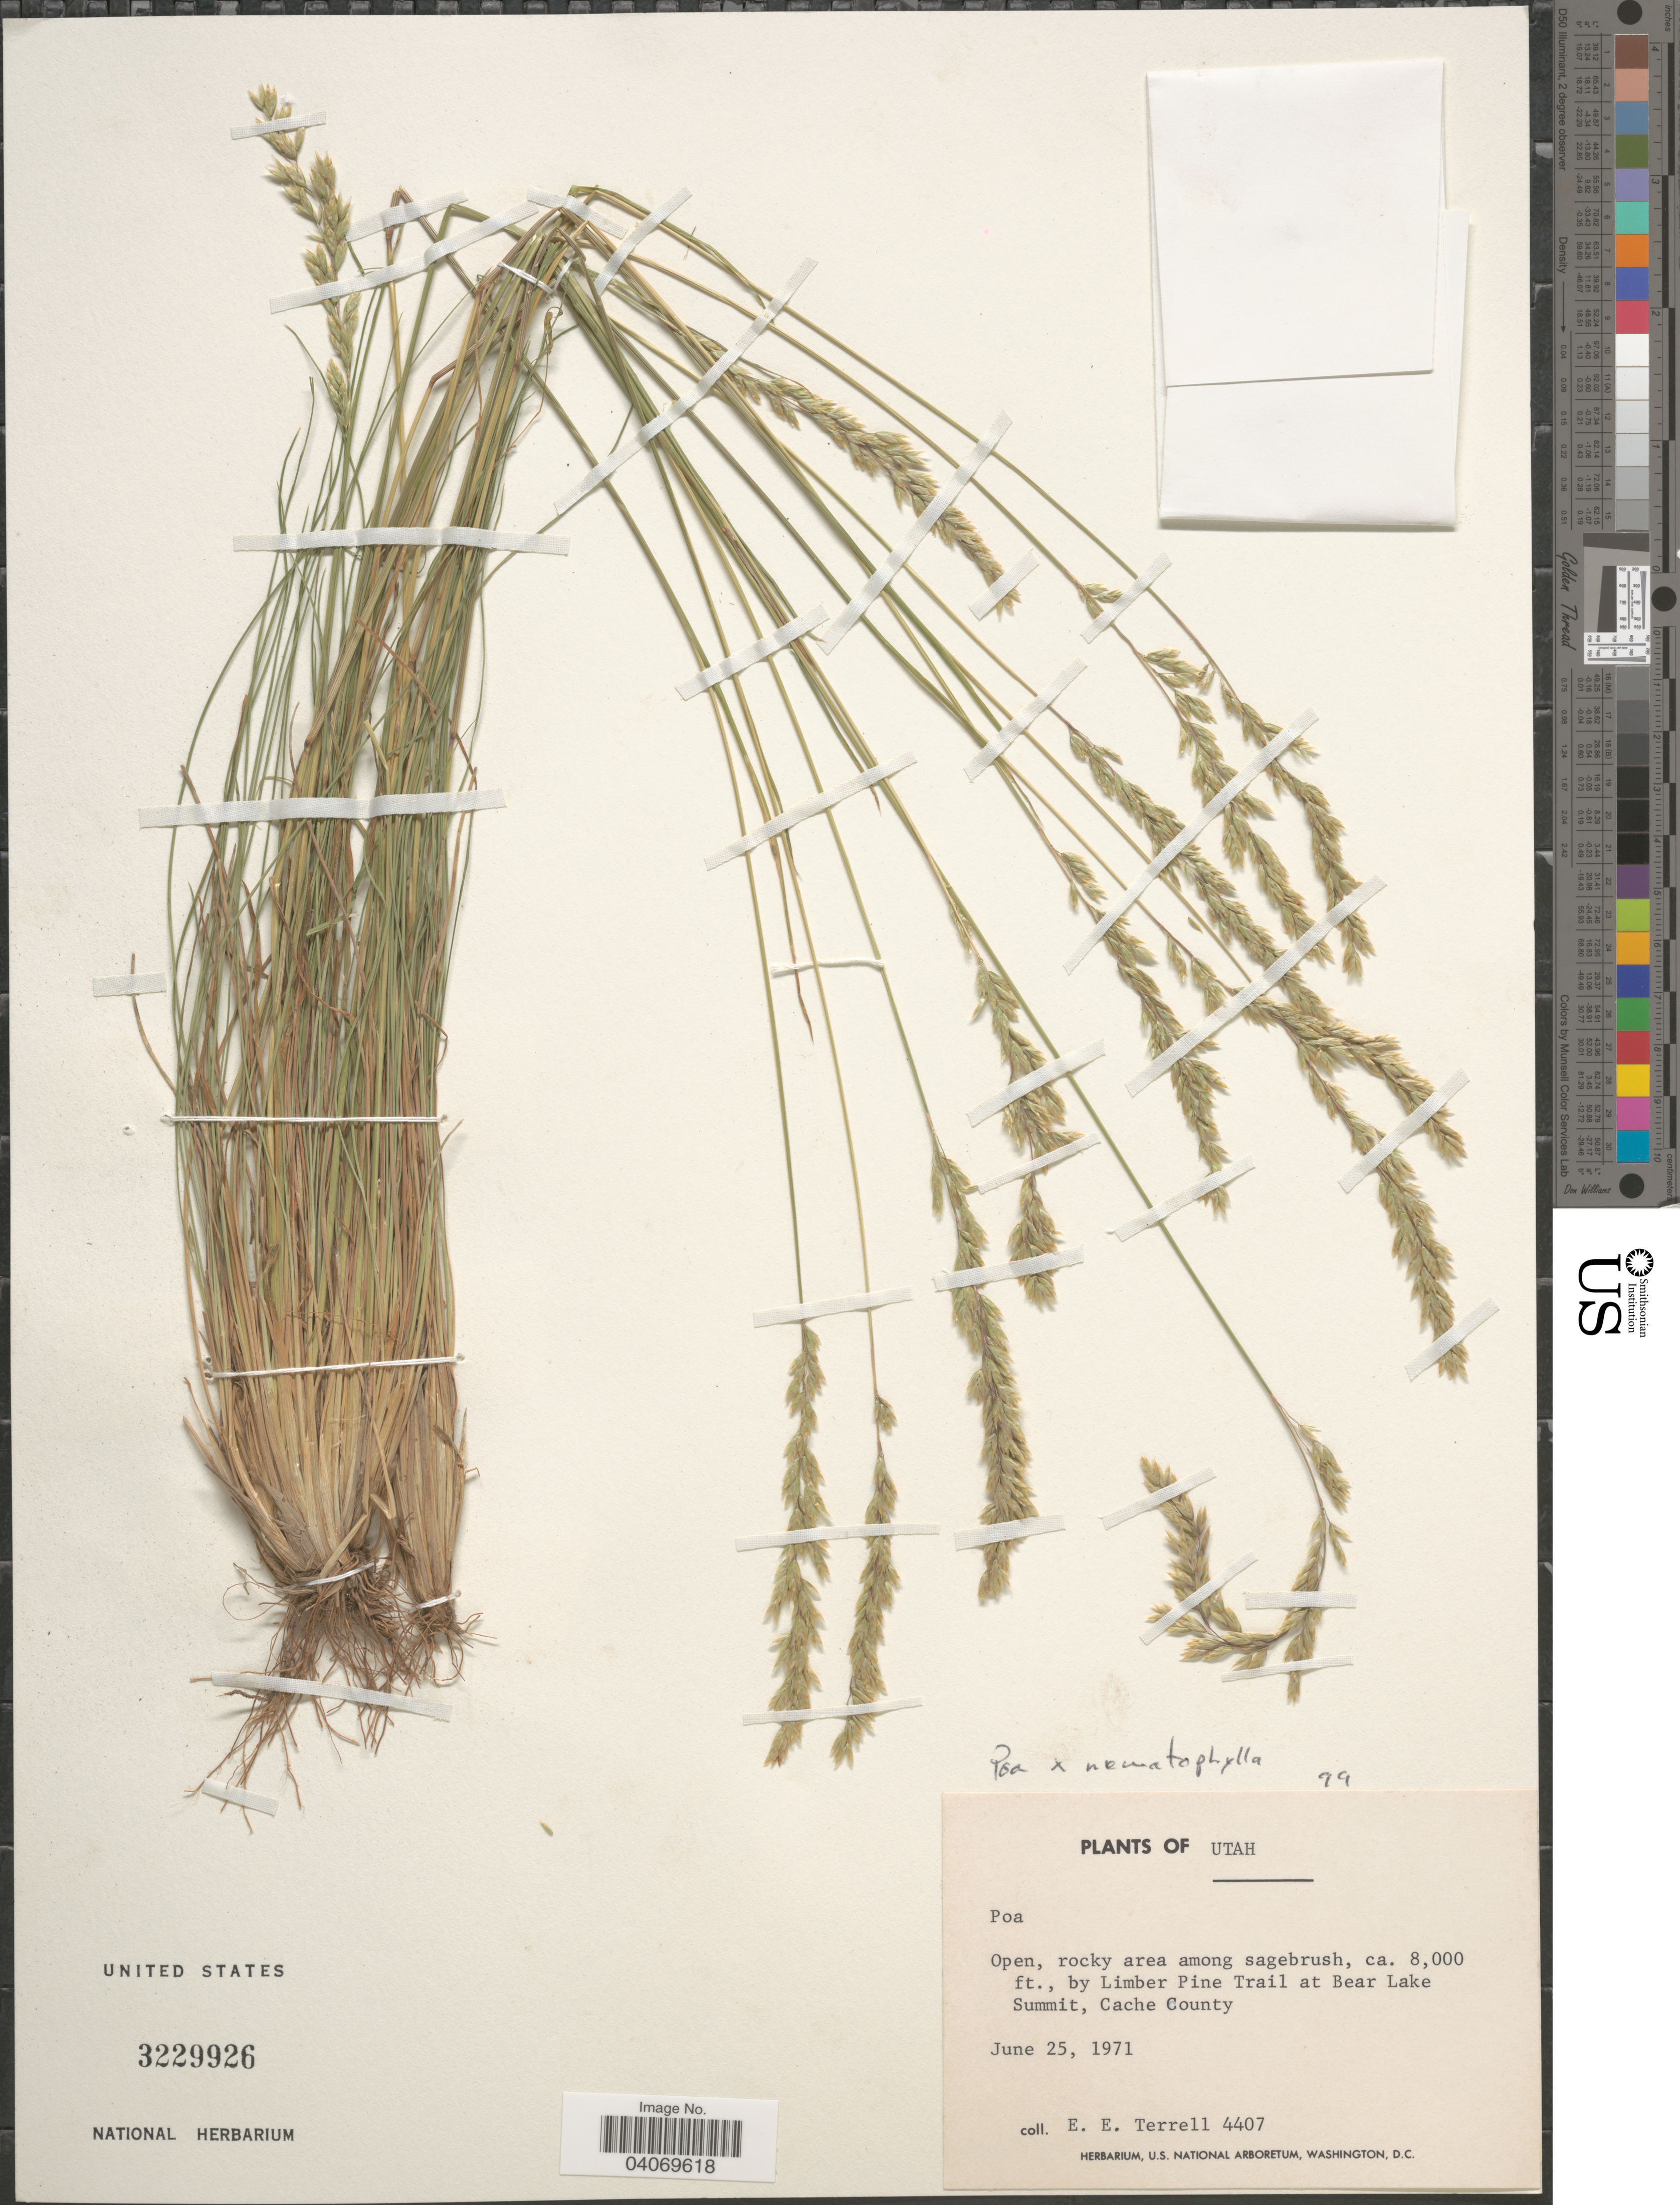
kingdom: Plantae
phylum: Tracheophyta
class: Liliopsida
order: Poales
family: Poaceae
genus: Poa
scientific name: Poa x nematophylla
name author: Rydb.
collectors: E. E. Terrell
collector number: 4407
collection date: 1971-06-25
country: United States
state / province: Utah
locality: Open, rocky area among sagebrush, by Limber Pine Trail at Bear Lake Summit, Cache County.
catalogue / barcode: US 3229926